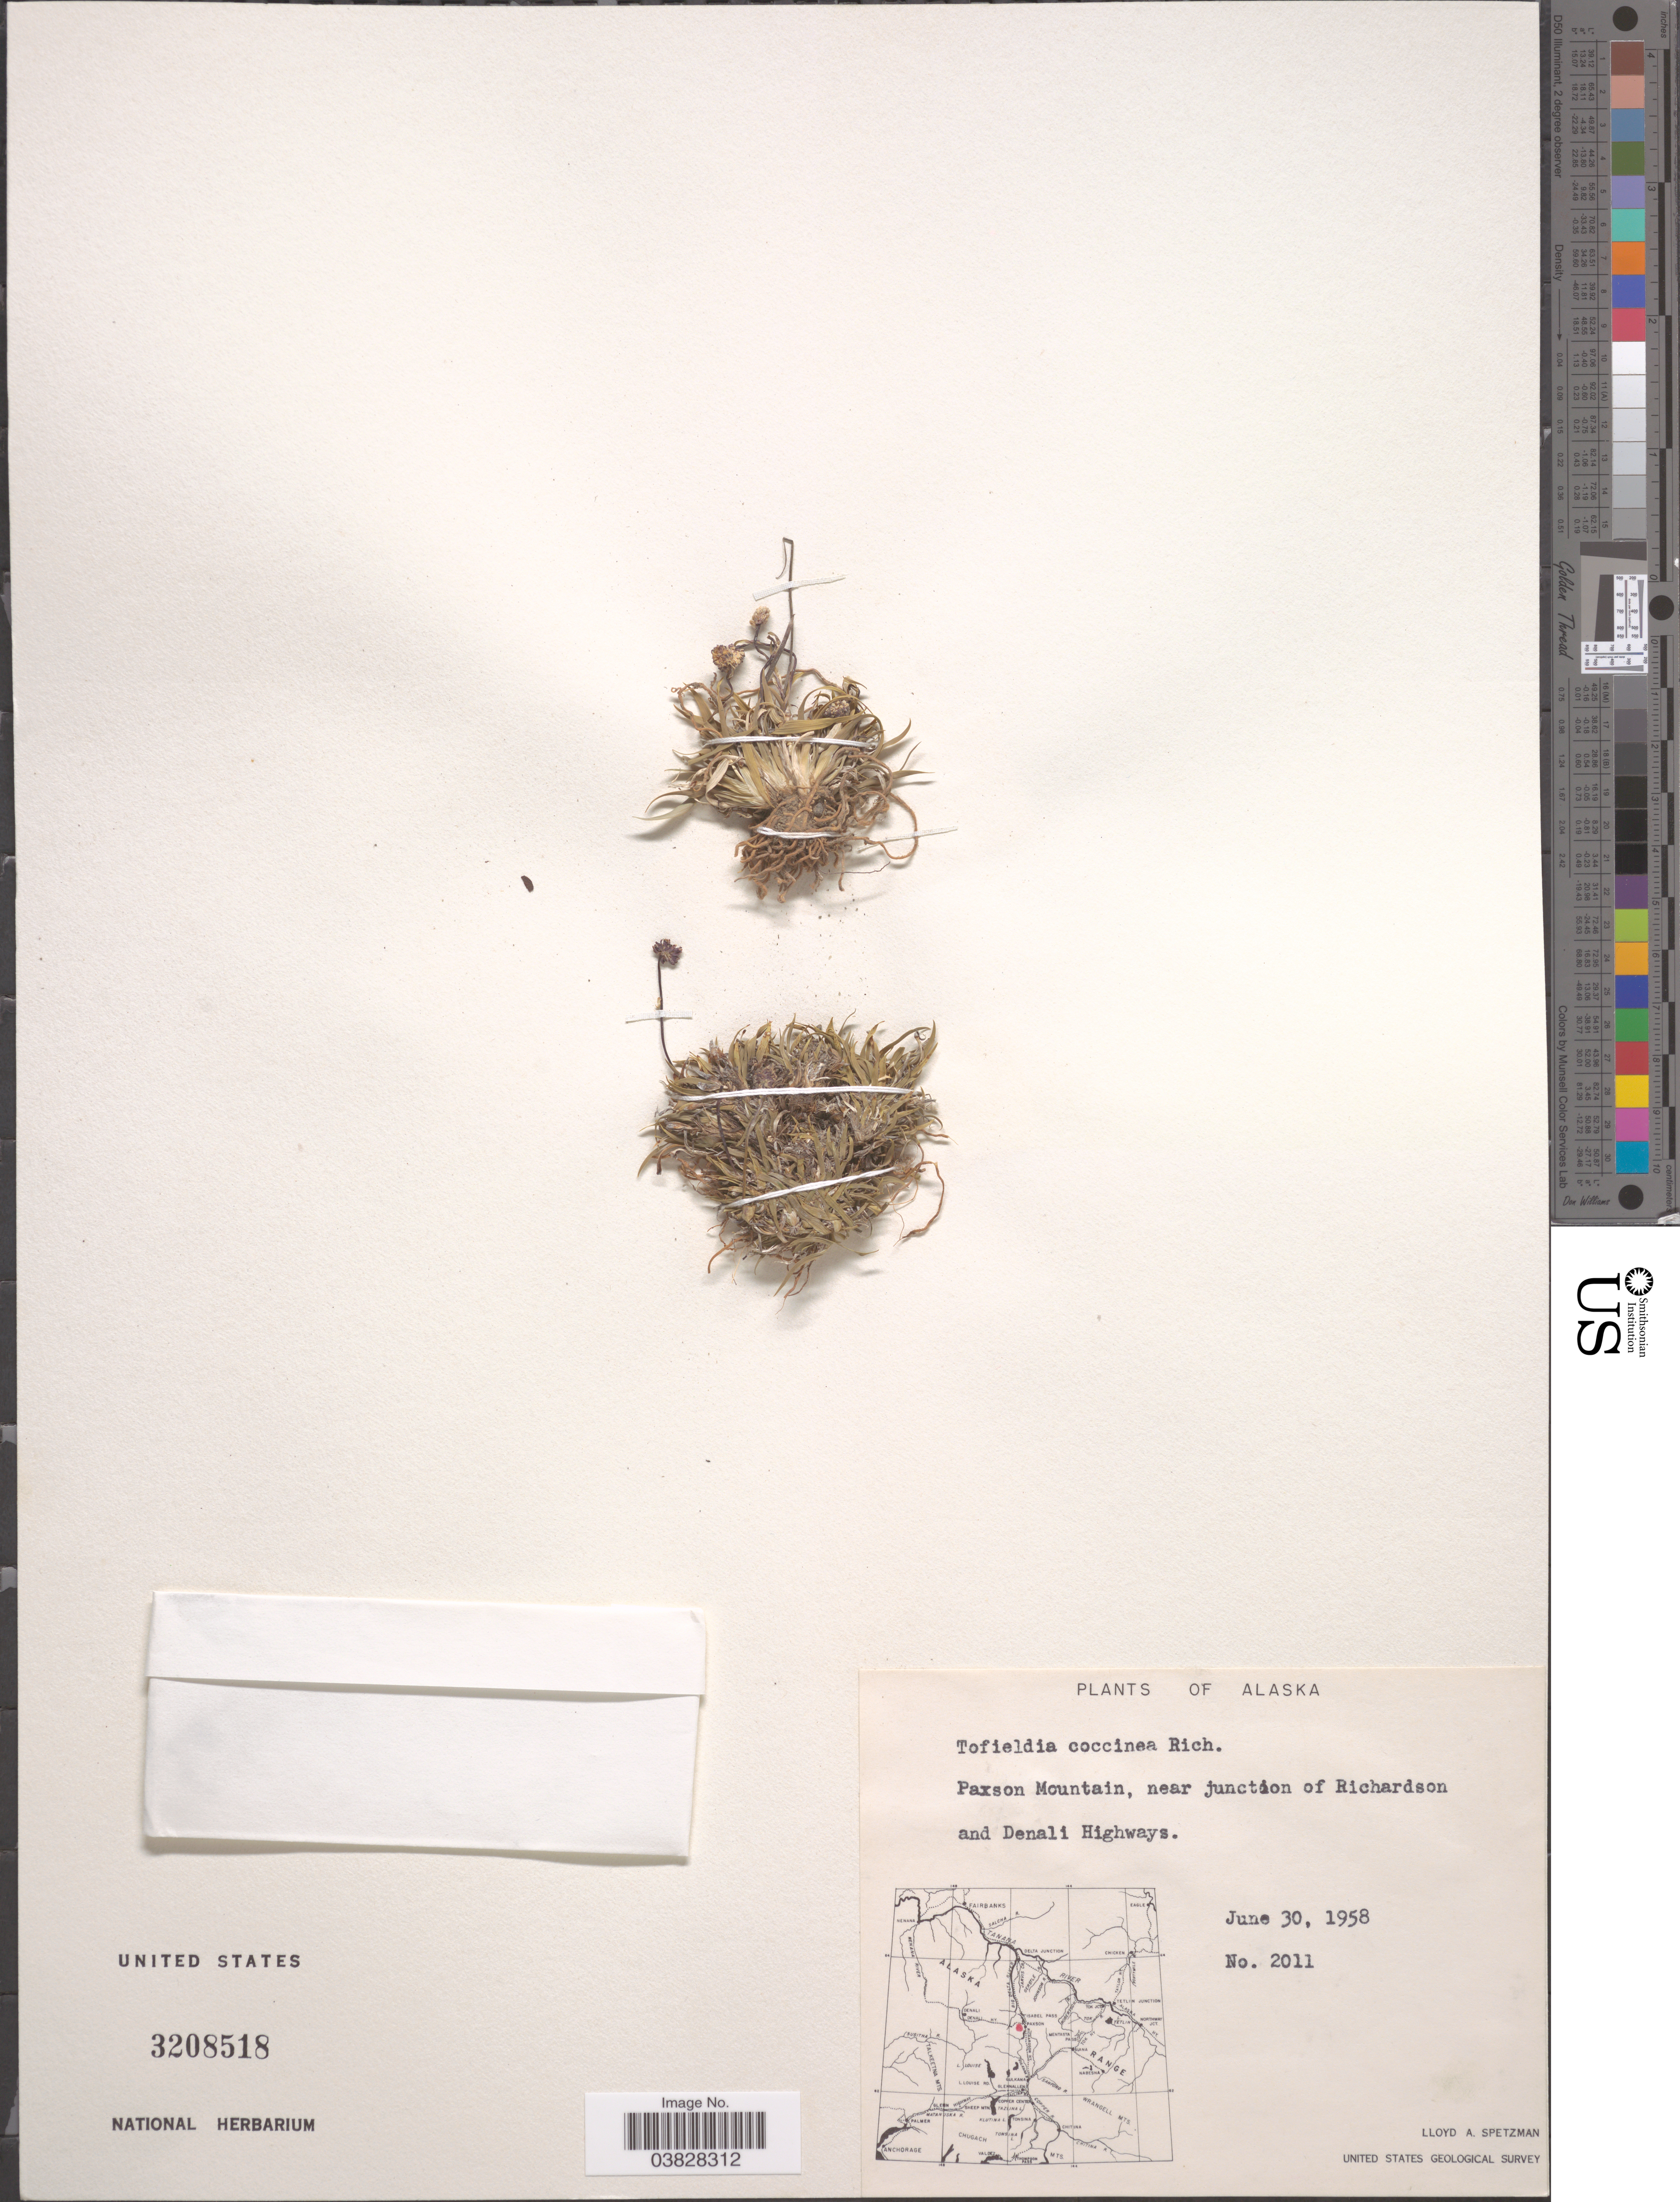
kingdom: Plantae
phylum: Tracheophyta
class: Liliopsida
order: Alismatales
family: Tofieldiaceae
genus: Tofieldia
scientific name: Tofieldia coccinea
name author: Richardson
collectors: L. Spetzman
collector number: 2011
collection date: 1958-06-30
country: United States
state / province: Alaska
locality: Parson Mountain, near junction of Richardson and Denali Highways.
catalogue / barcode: US 3208518